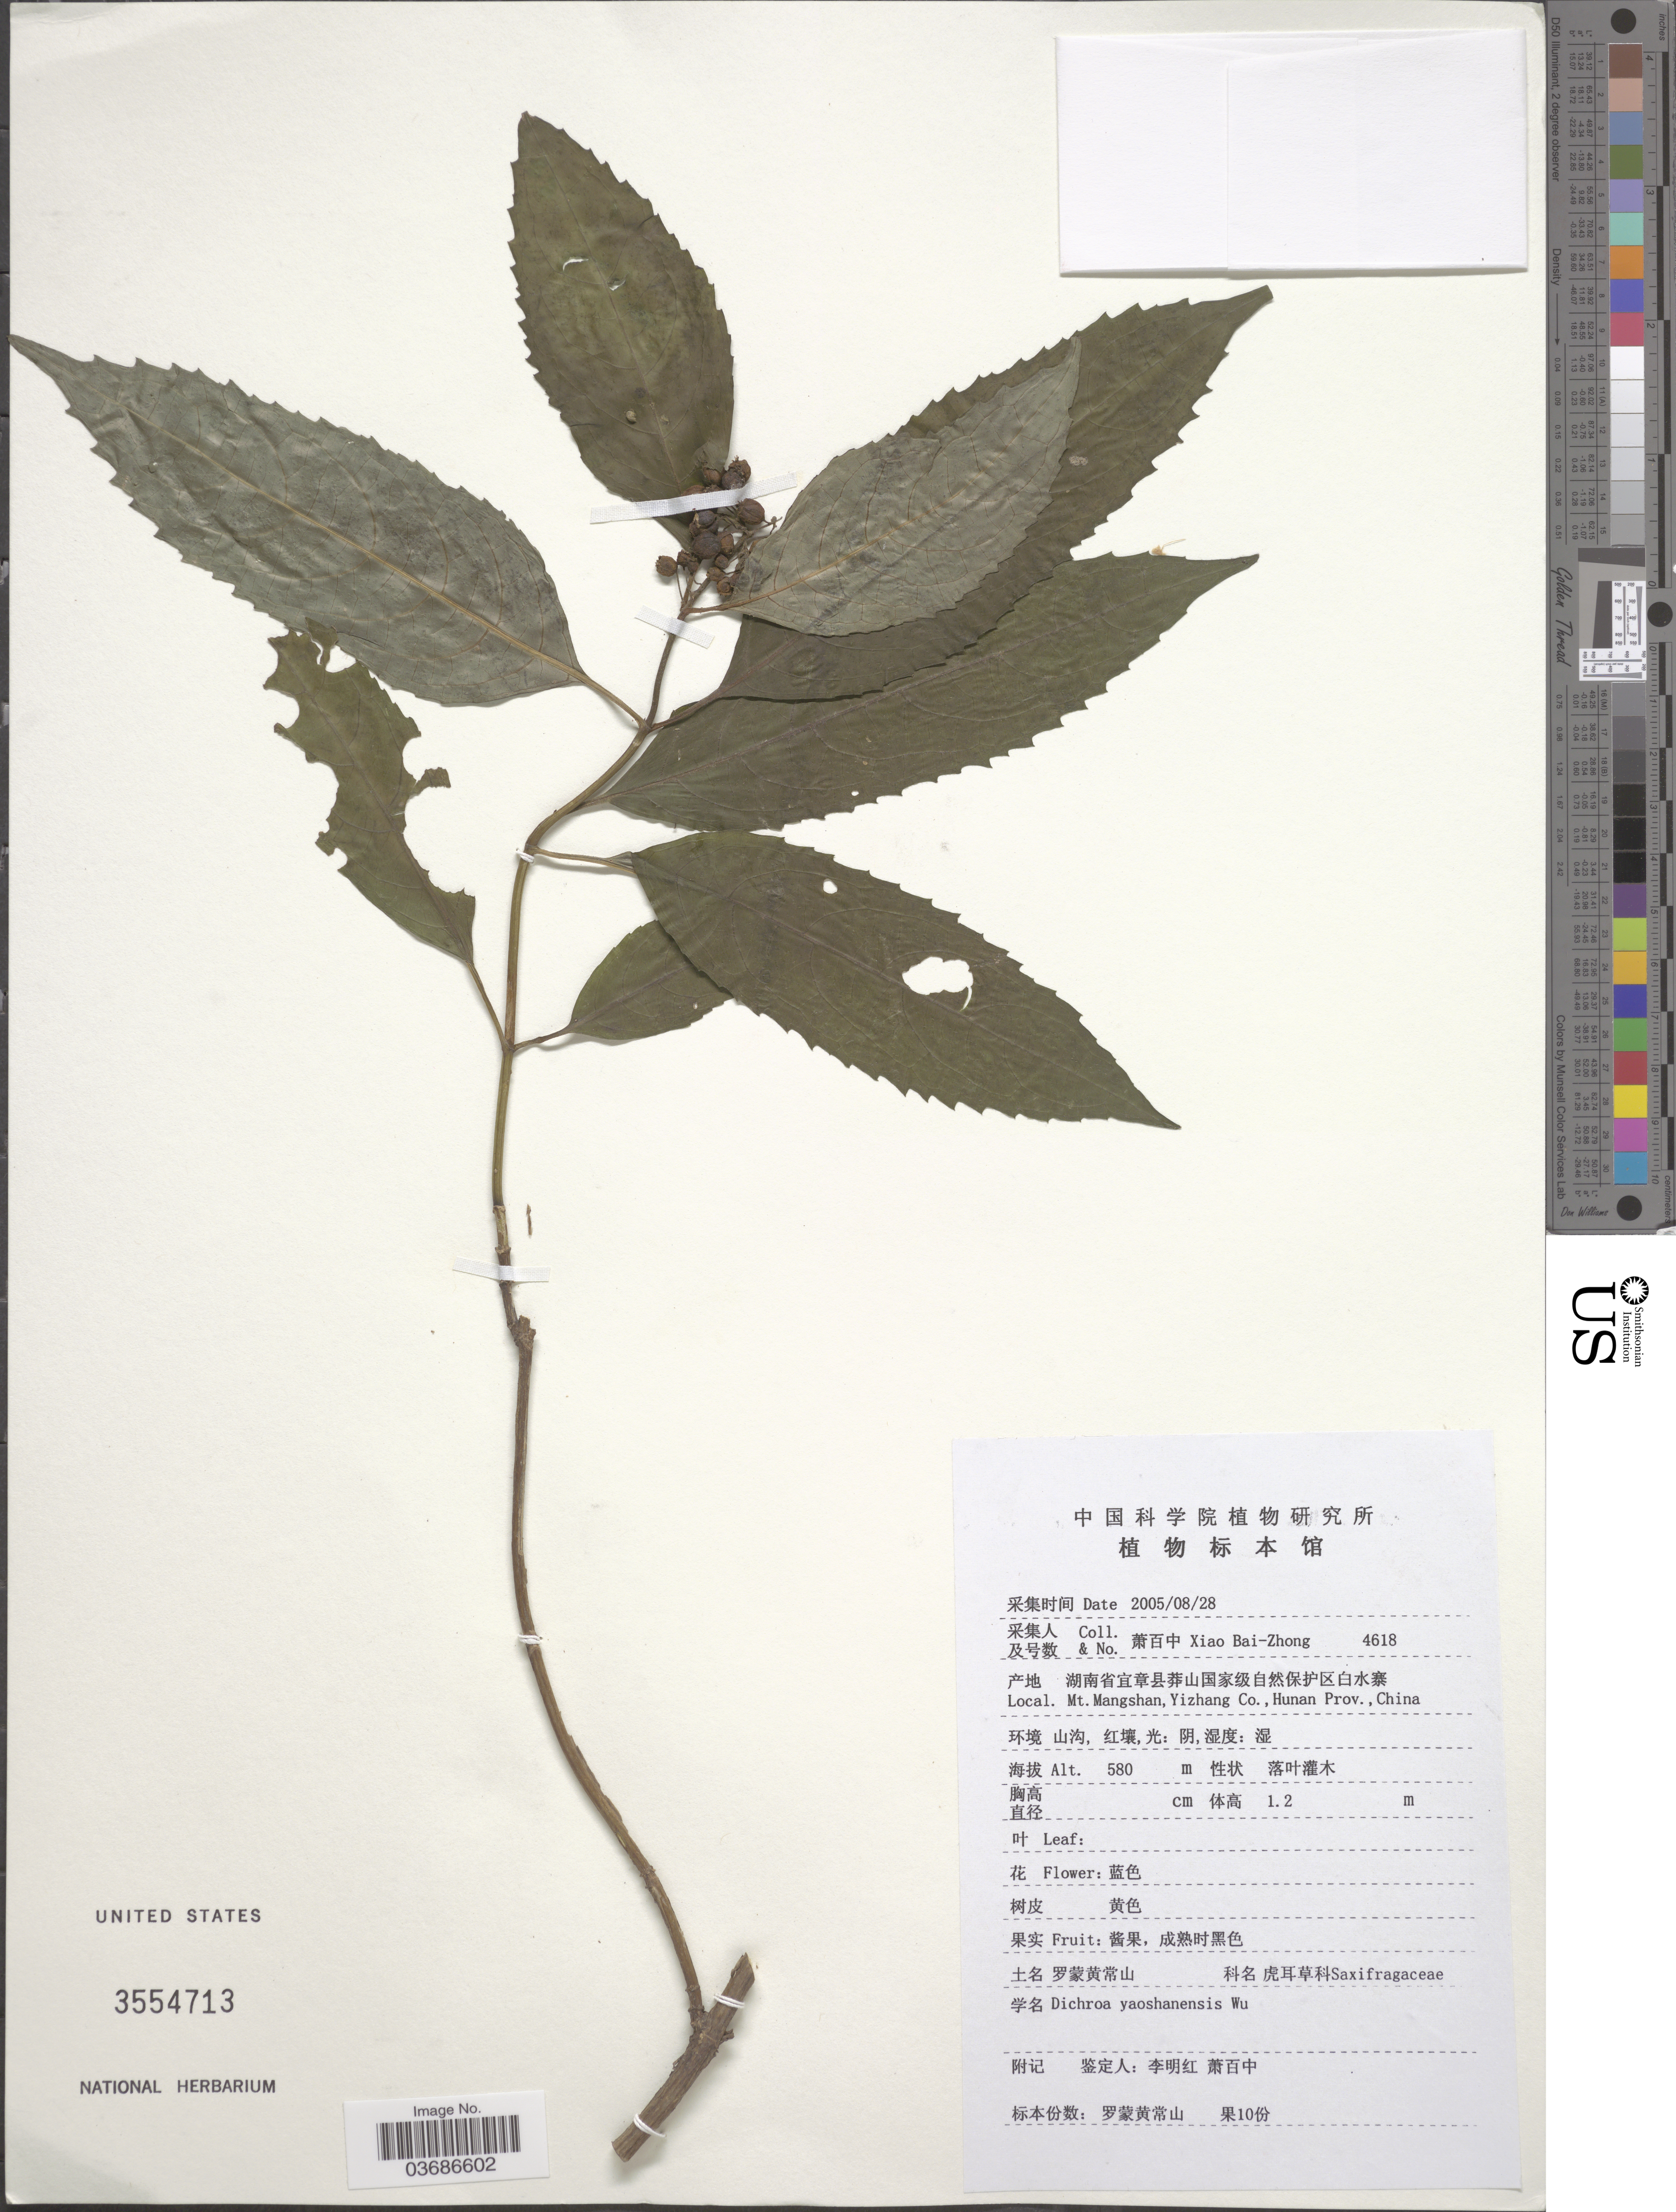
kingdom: Plantae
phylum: Tracheophyta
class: Magnoliopsida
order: Cornales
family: Hydrangeaceae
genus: Hydrangea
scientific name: Hydrangea yaoshanensis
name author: (Y.C. Wu) Y. De Smet & C. Granados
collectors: B. Z. Xiao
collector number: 4618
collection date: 2005-08-28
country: China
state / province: Hunan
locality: Mt. Mangshan, Yizhang Co.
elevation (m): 580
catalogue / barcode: US 3554713